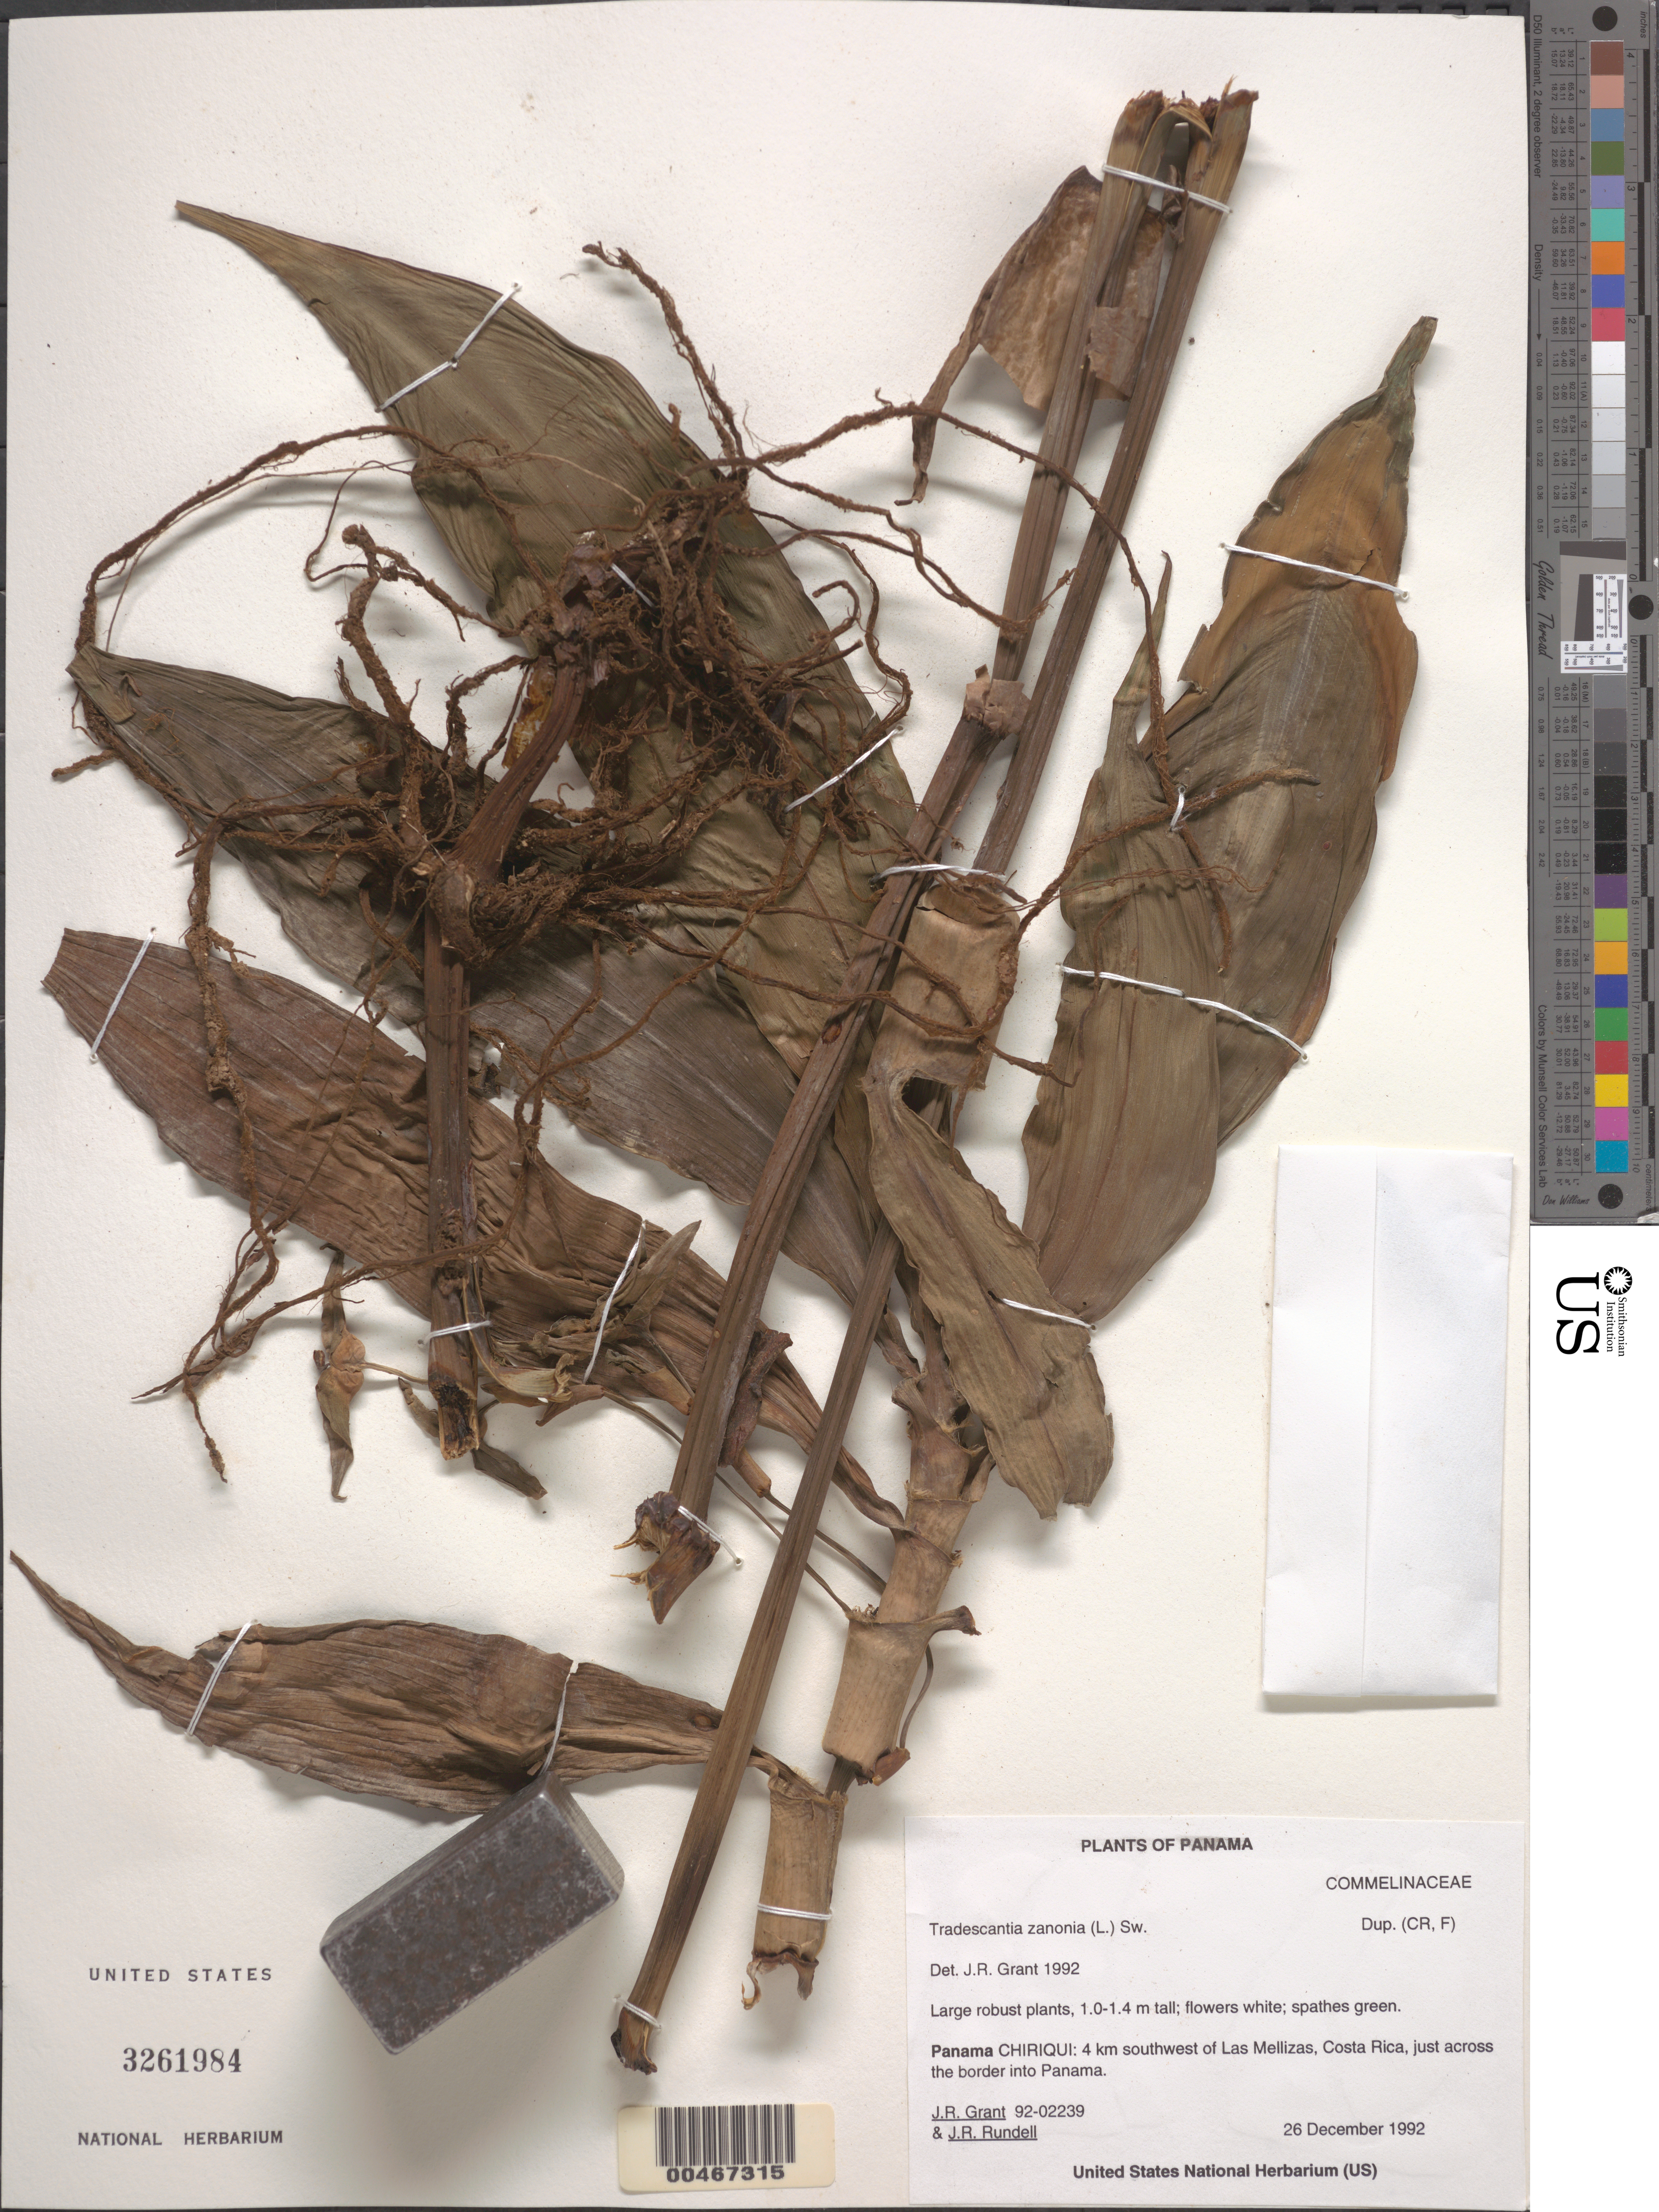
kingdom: Plantae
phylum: Tracheophyta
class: Liliopsida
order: Commelinales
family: Commelinaceae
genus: Tradescantia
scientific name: Tradescantia zanonia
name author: (L.) Sw.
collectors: J. R. Grant & J. R. Rundell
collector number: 92-02239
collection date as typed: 26 Dec 1992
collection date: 1992-12-26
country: Panama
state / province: Chiriquí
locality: SW ofLas Mellizas, Costa Rica just across the border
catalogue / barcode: US 3261984